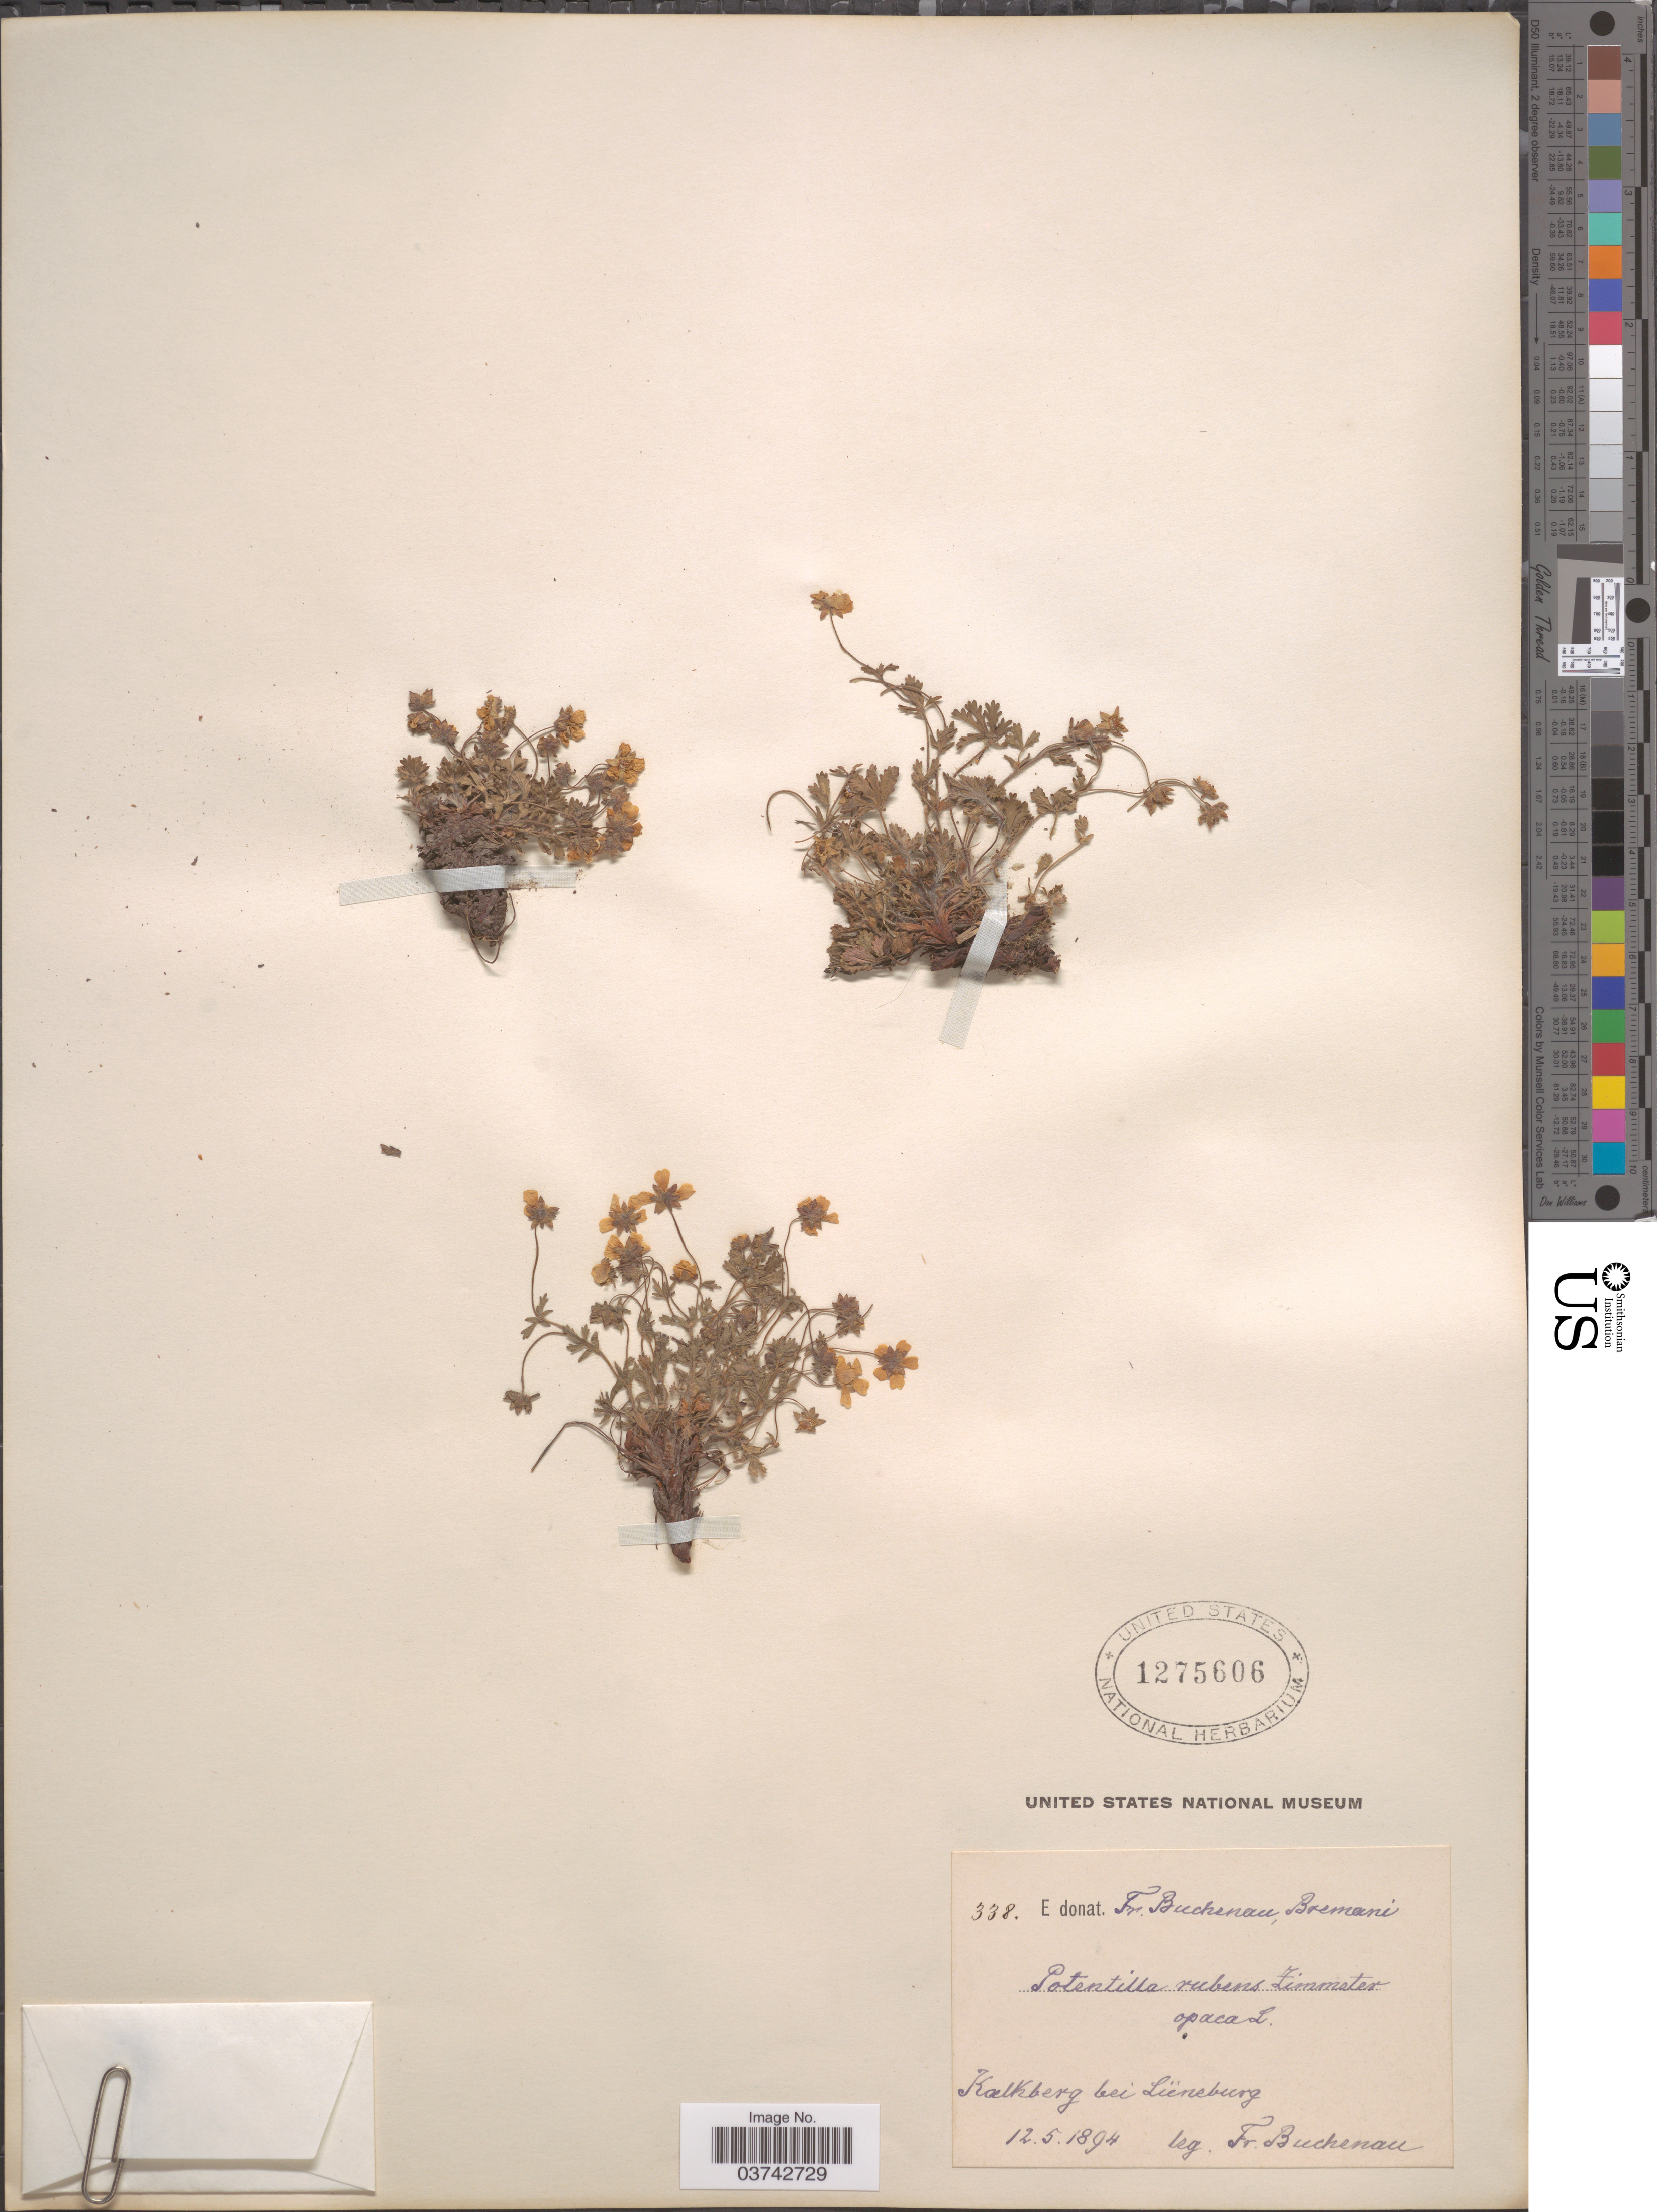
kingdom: Plantae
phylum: Tracheophyta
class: Magnoliopsida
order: Rosales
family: Rosaceae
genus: Potentilla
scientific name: Potentilla rubens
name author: Vill.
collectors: F. Buchenau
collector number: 338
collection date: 1894-05-12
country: Germany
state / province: Niedersachsen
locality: Kalkberg bei Lüneburg.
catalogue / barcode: US 1275606